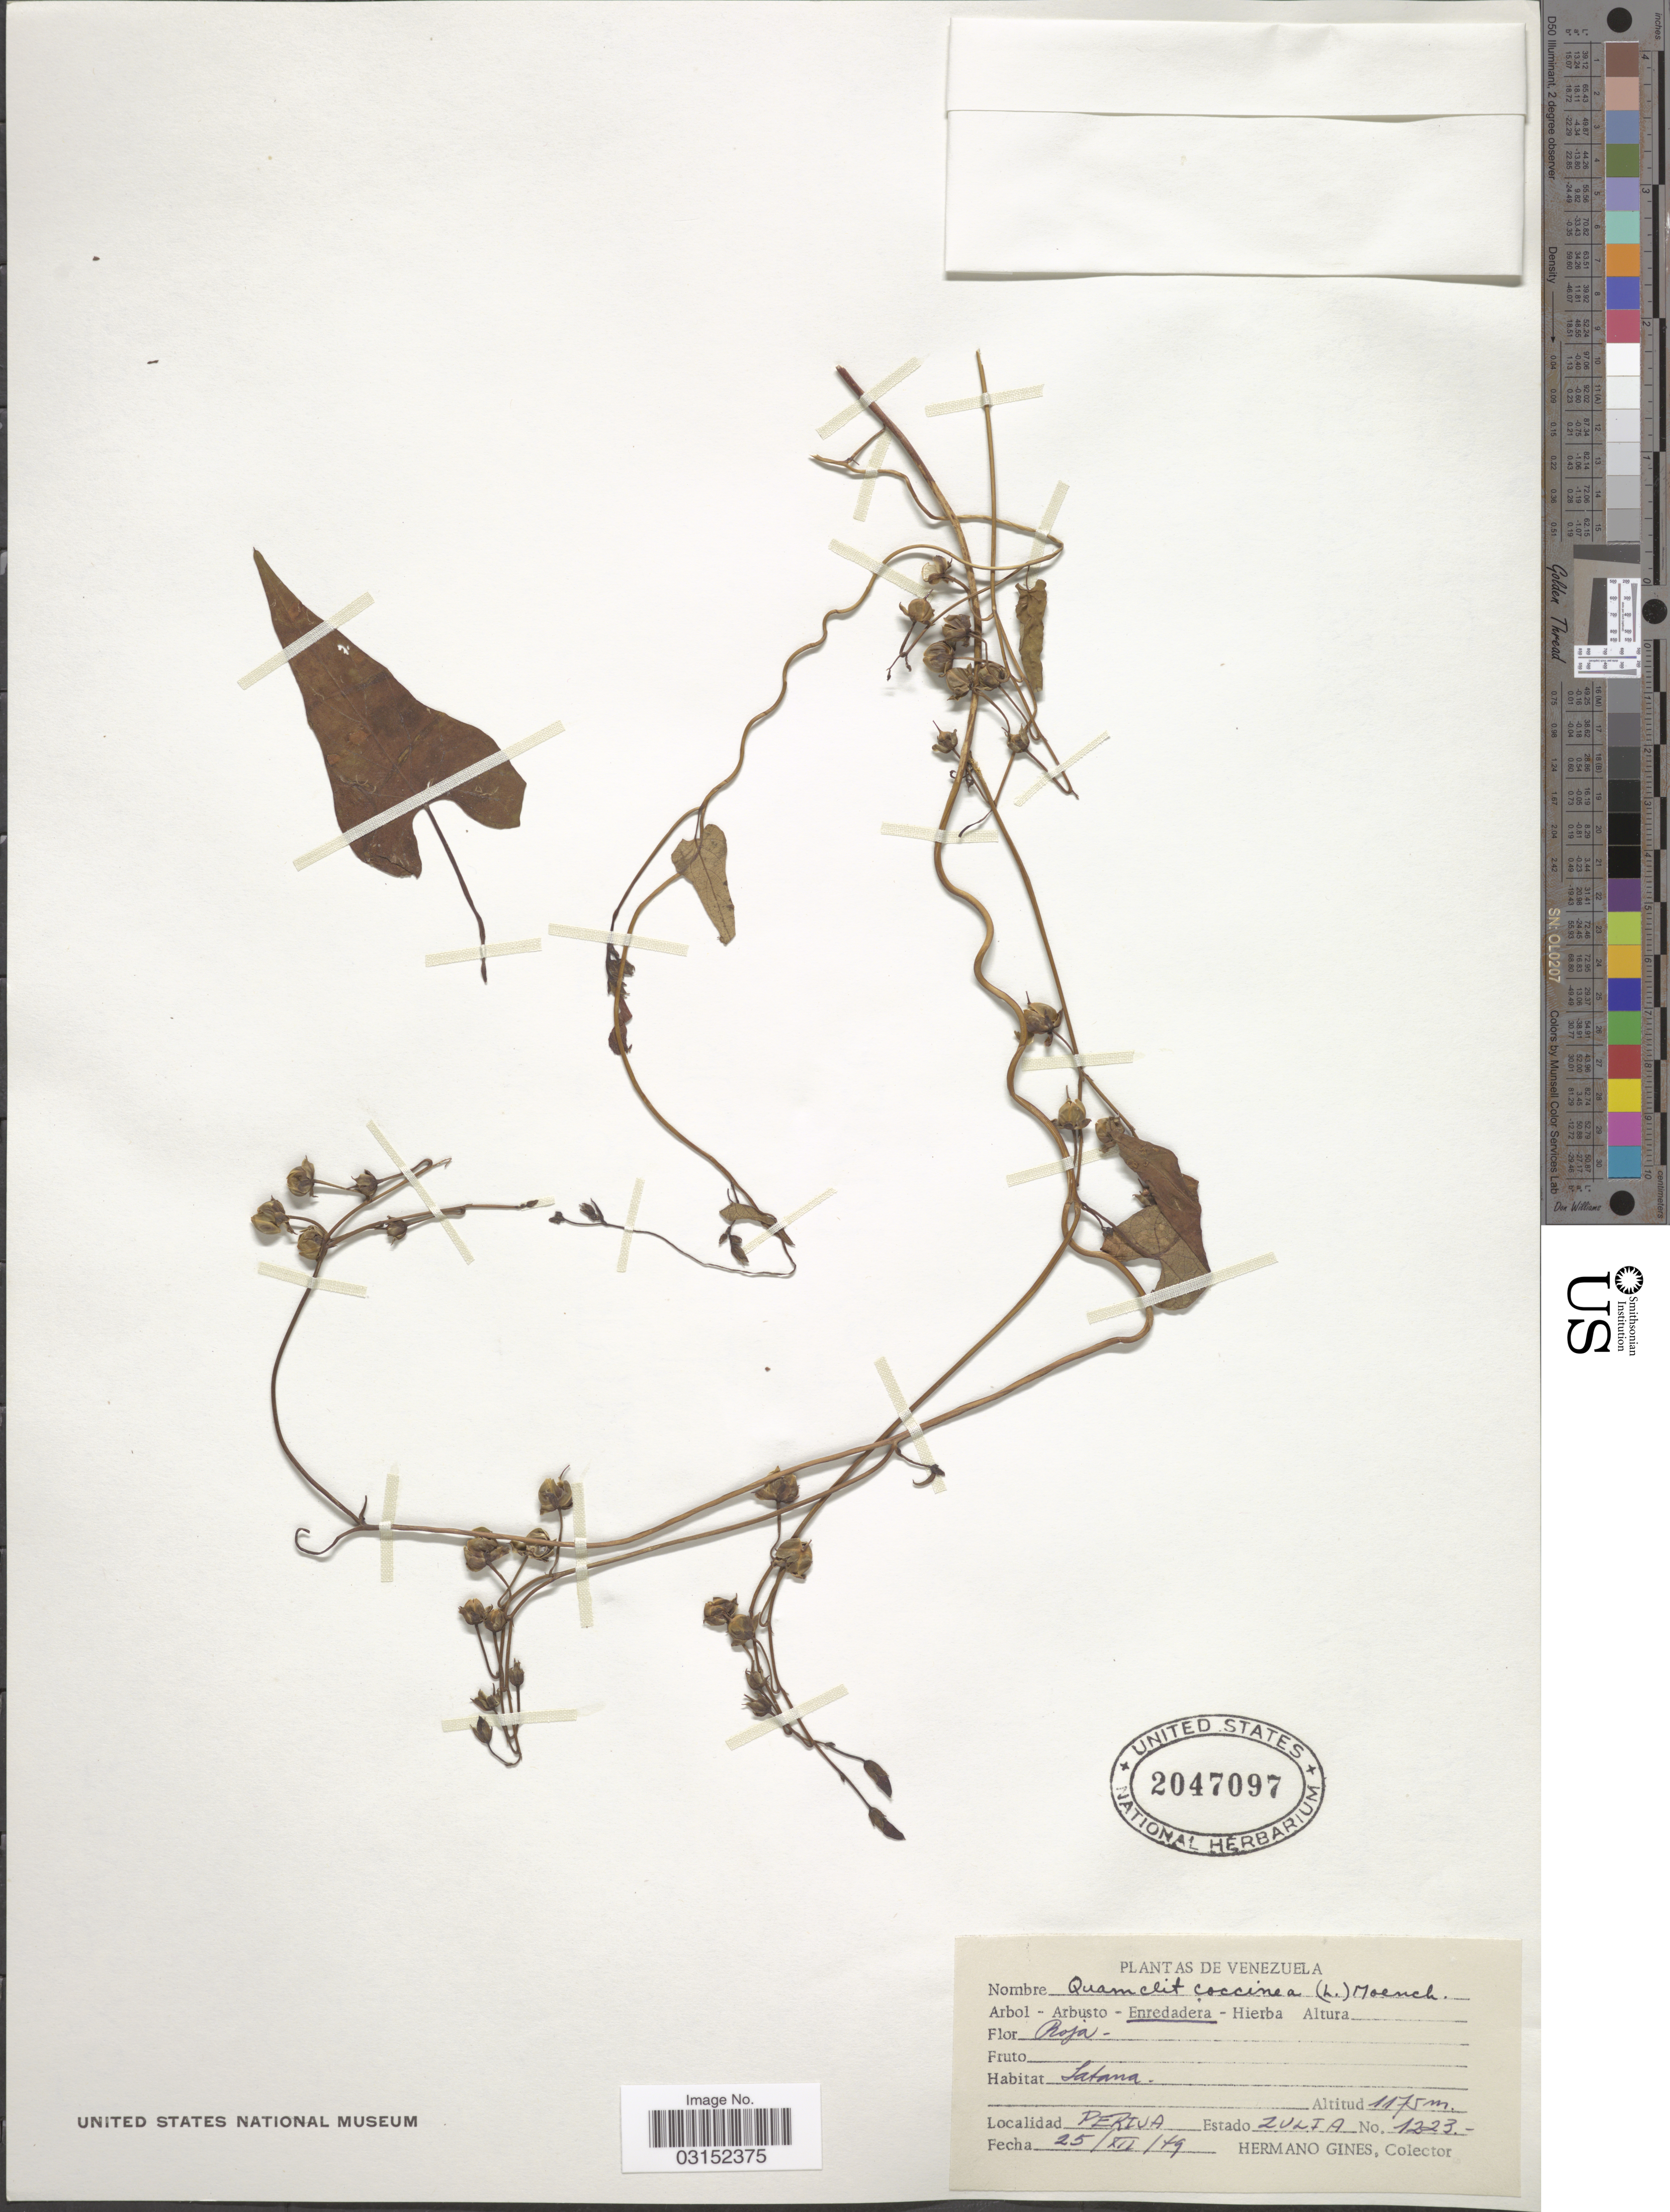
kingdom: Plantae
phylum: Tracheophyta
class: Magnoliopsida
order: Solanales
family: Convolvulaceae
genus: Ipomoea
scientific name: Ipomoea cholulensis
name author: Kunth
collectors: Bro. Gines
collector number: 1223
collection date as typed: Transcribed d/m/y: 25/12/49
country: Venezuela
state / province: Zulia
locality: Perija, Estado Zulia.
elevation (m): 1175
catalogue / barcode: US 2047097